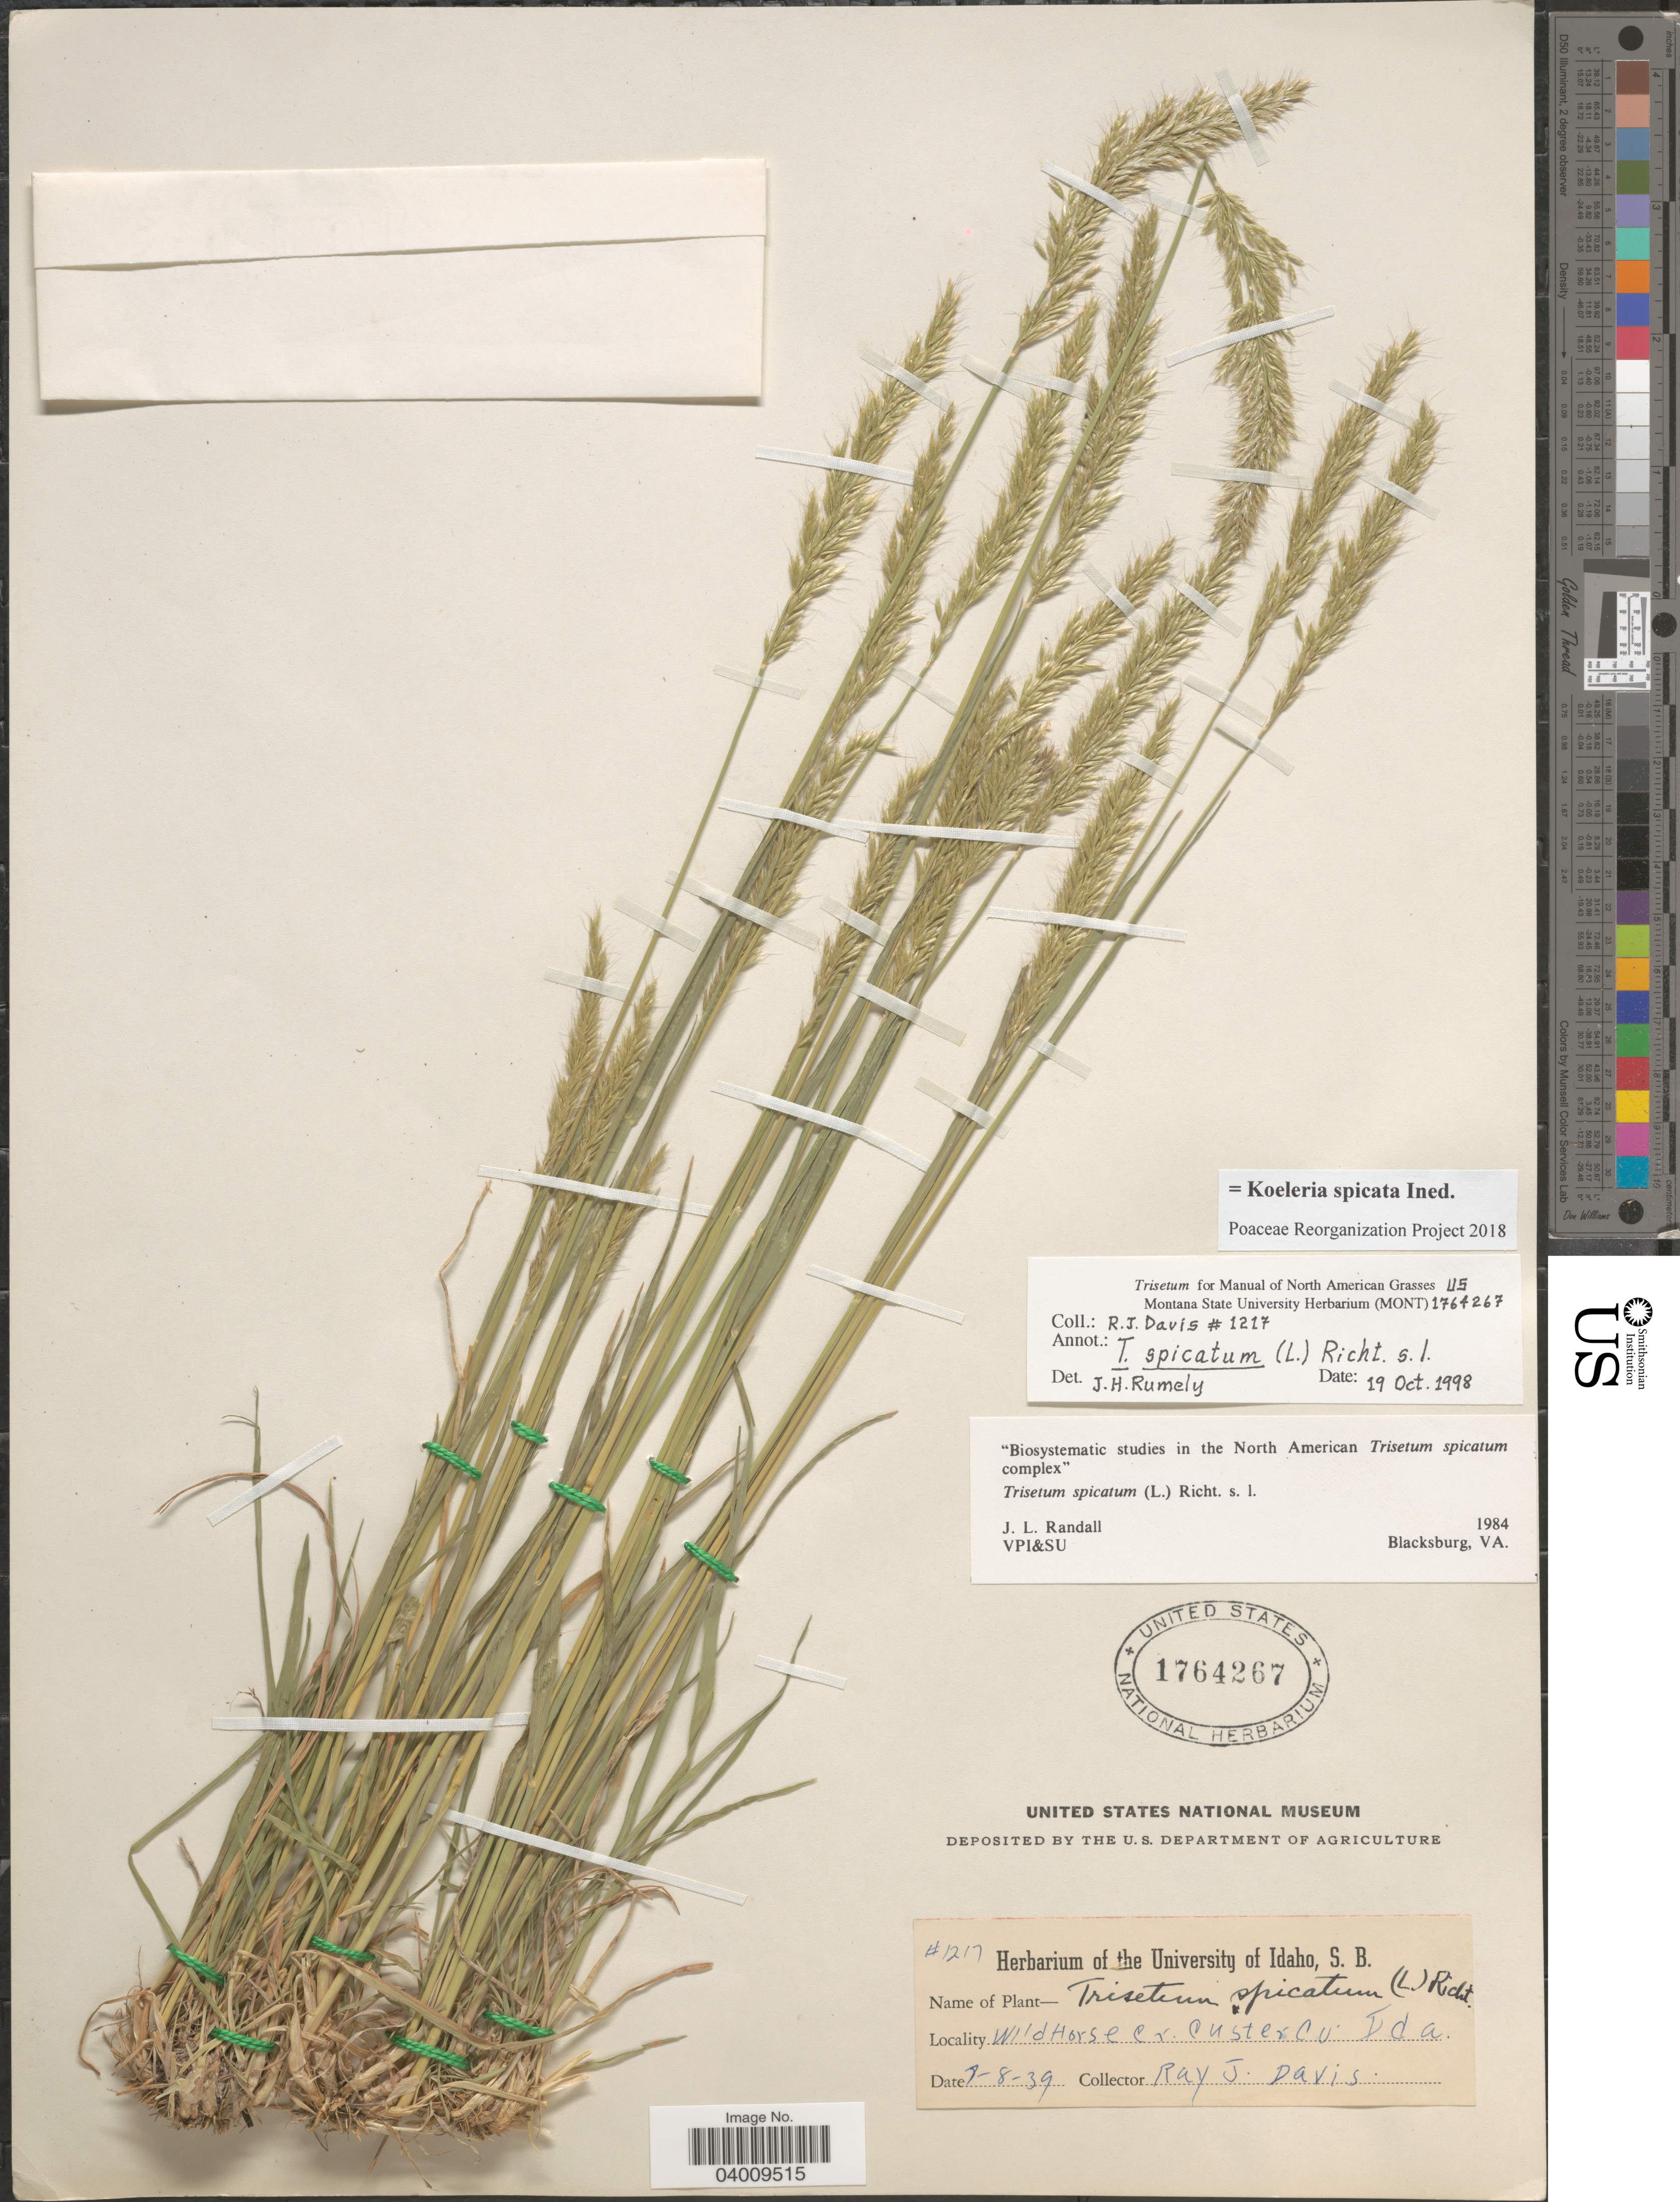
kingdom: Plantae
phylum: Tracheophyta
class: Liliopsida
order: Poales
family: Poaceae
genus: Koeleria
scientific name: Koeleria spicata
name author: (L.) Barberá et al.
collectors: R. Davis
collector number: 1217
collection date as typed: Transcribed d/m/y: 8/8/39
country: United States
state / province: Idaho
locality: Wildhorse Cr., Custer Co.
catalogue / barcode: US 1764267